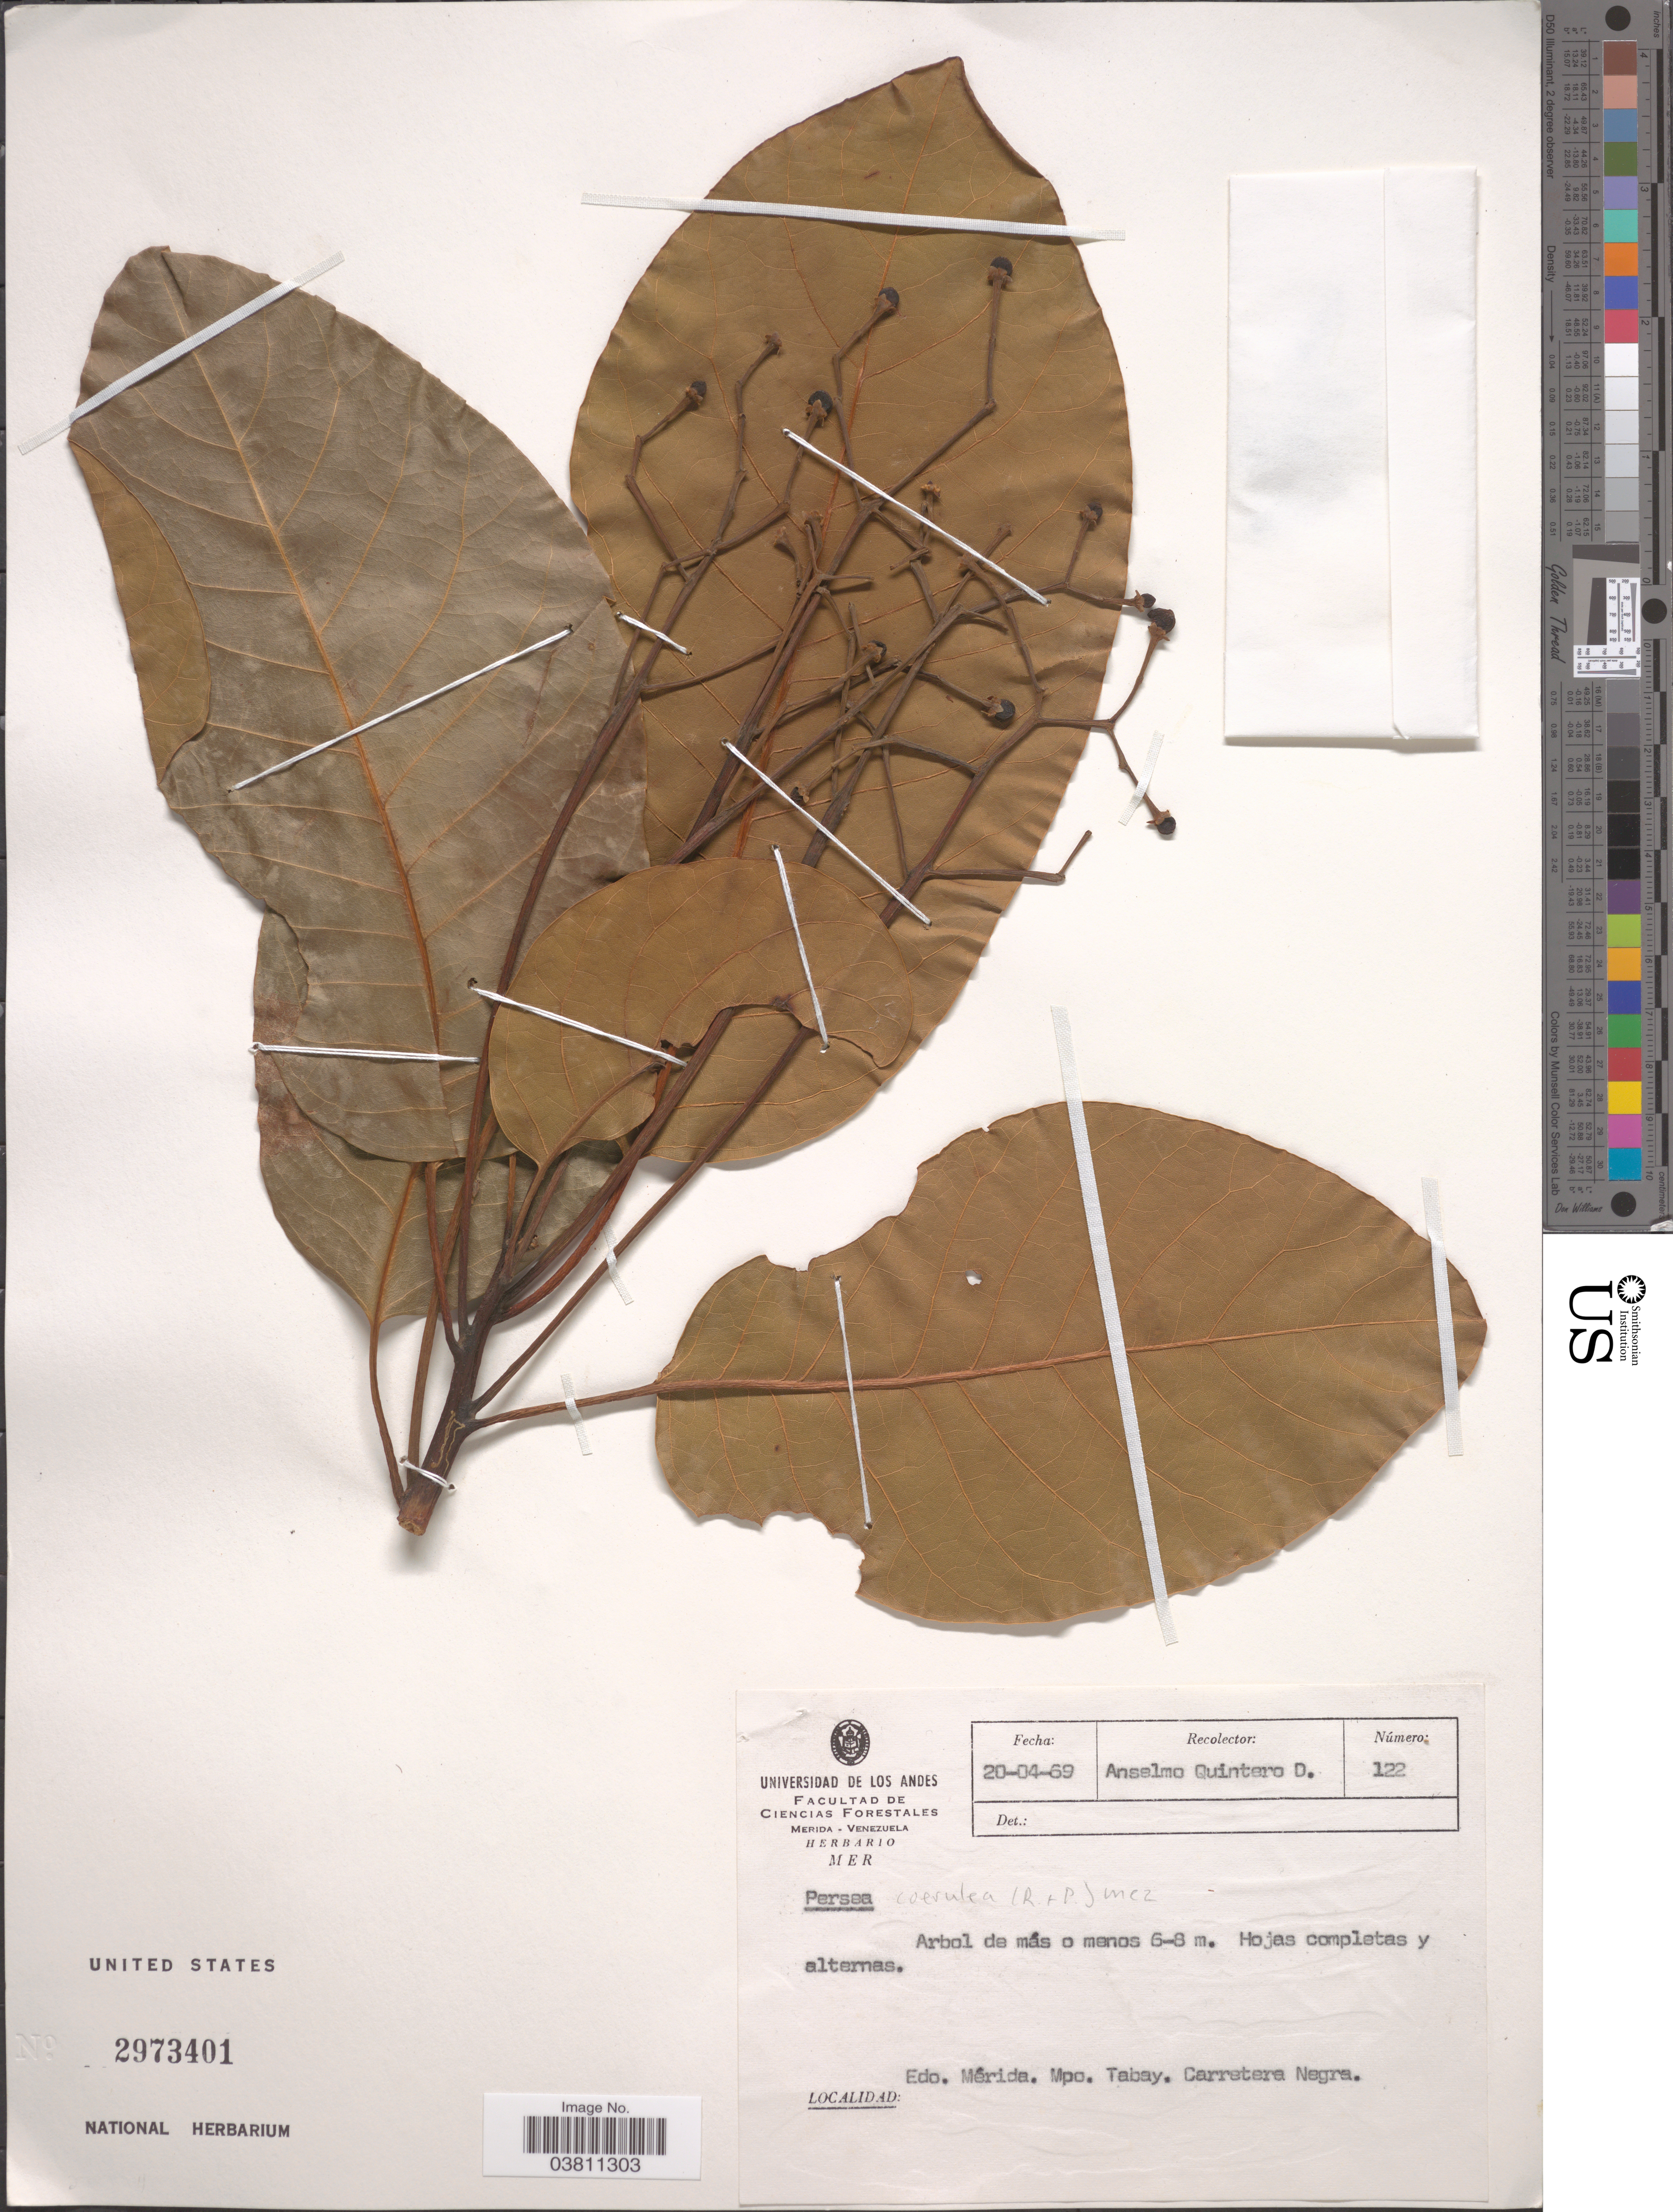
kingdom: Plantae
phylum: Tracheophyta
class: Magnoliopsida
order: Laurales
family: Lauraceae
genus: Persea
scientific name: Persea caerulea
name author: (Ruiz & Pav.) Mez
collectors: A. Quintero D.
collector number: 122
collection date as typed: Transcribed d/m/y: 20/4/69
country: Venezuela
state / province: Merida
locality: Mpo. Tabay. Carretera Negra.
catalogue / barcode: US 2973401